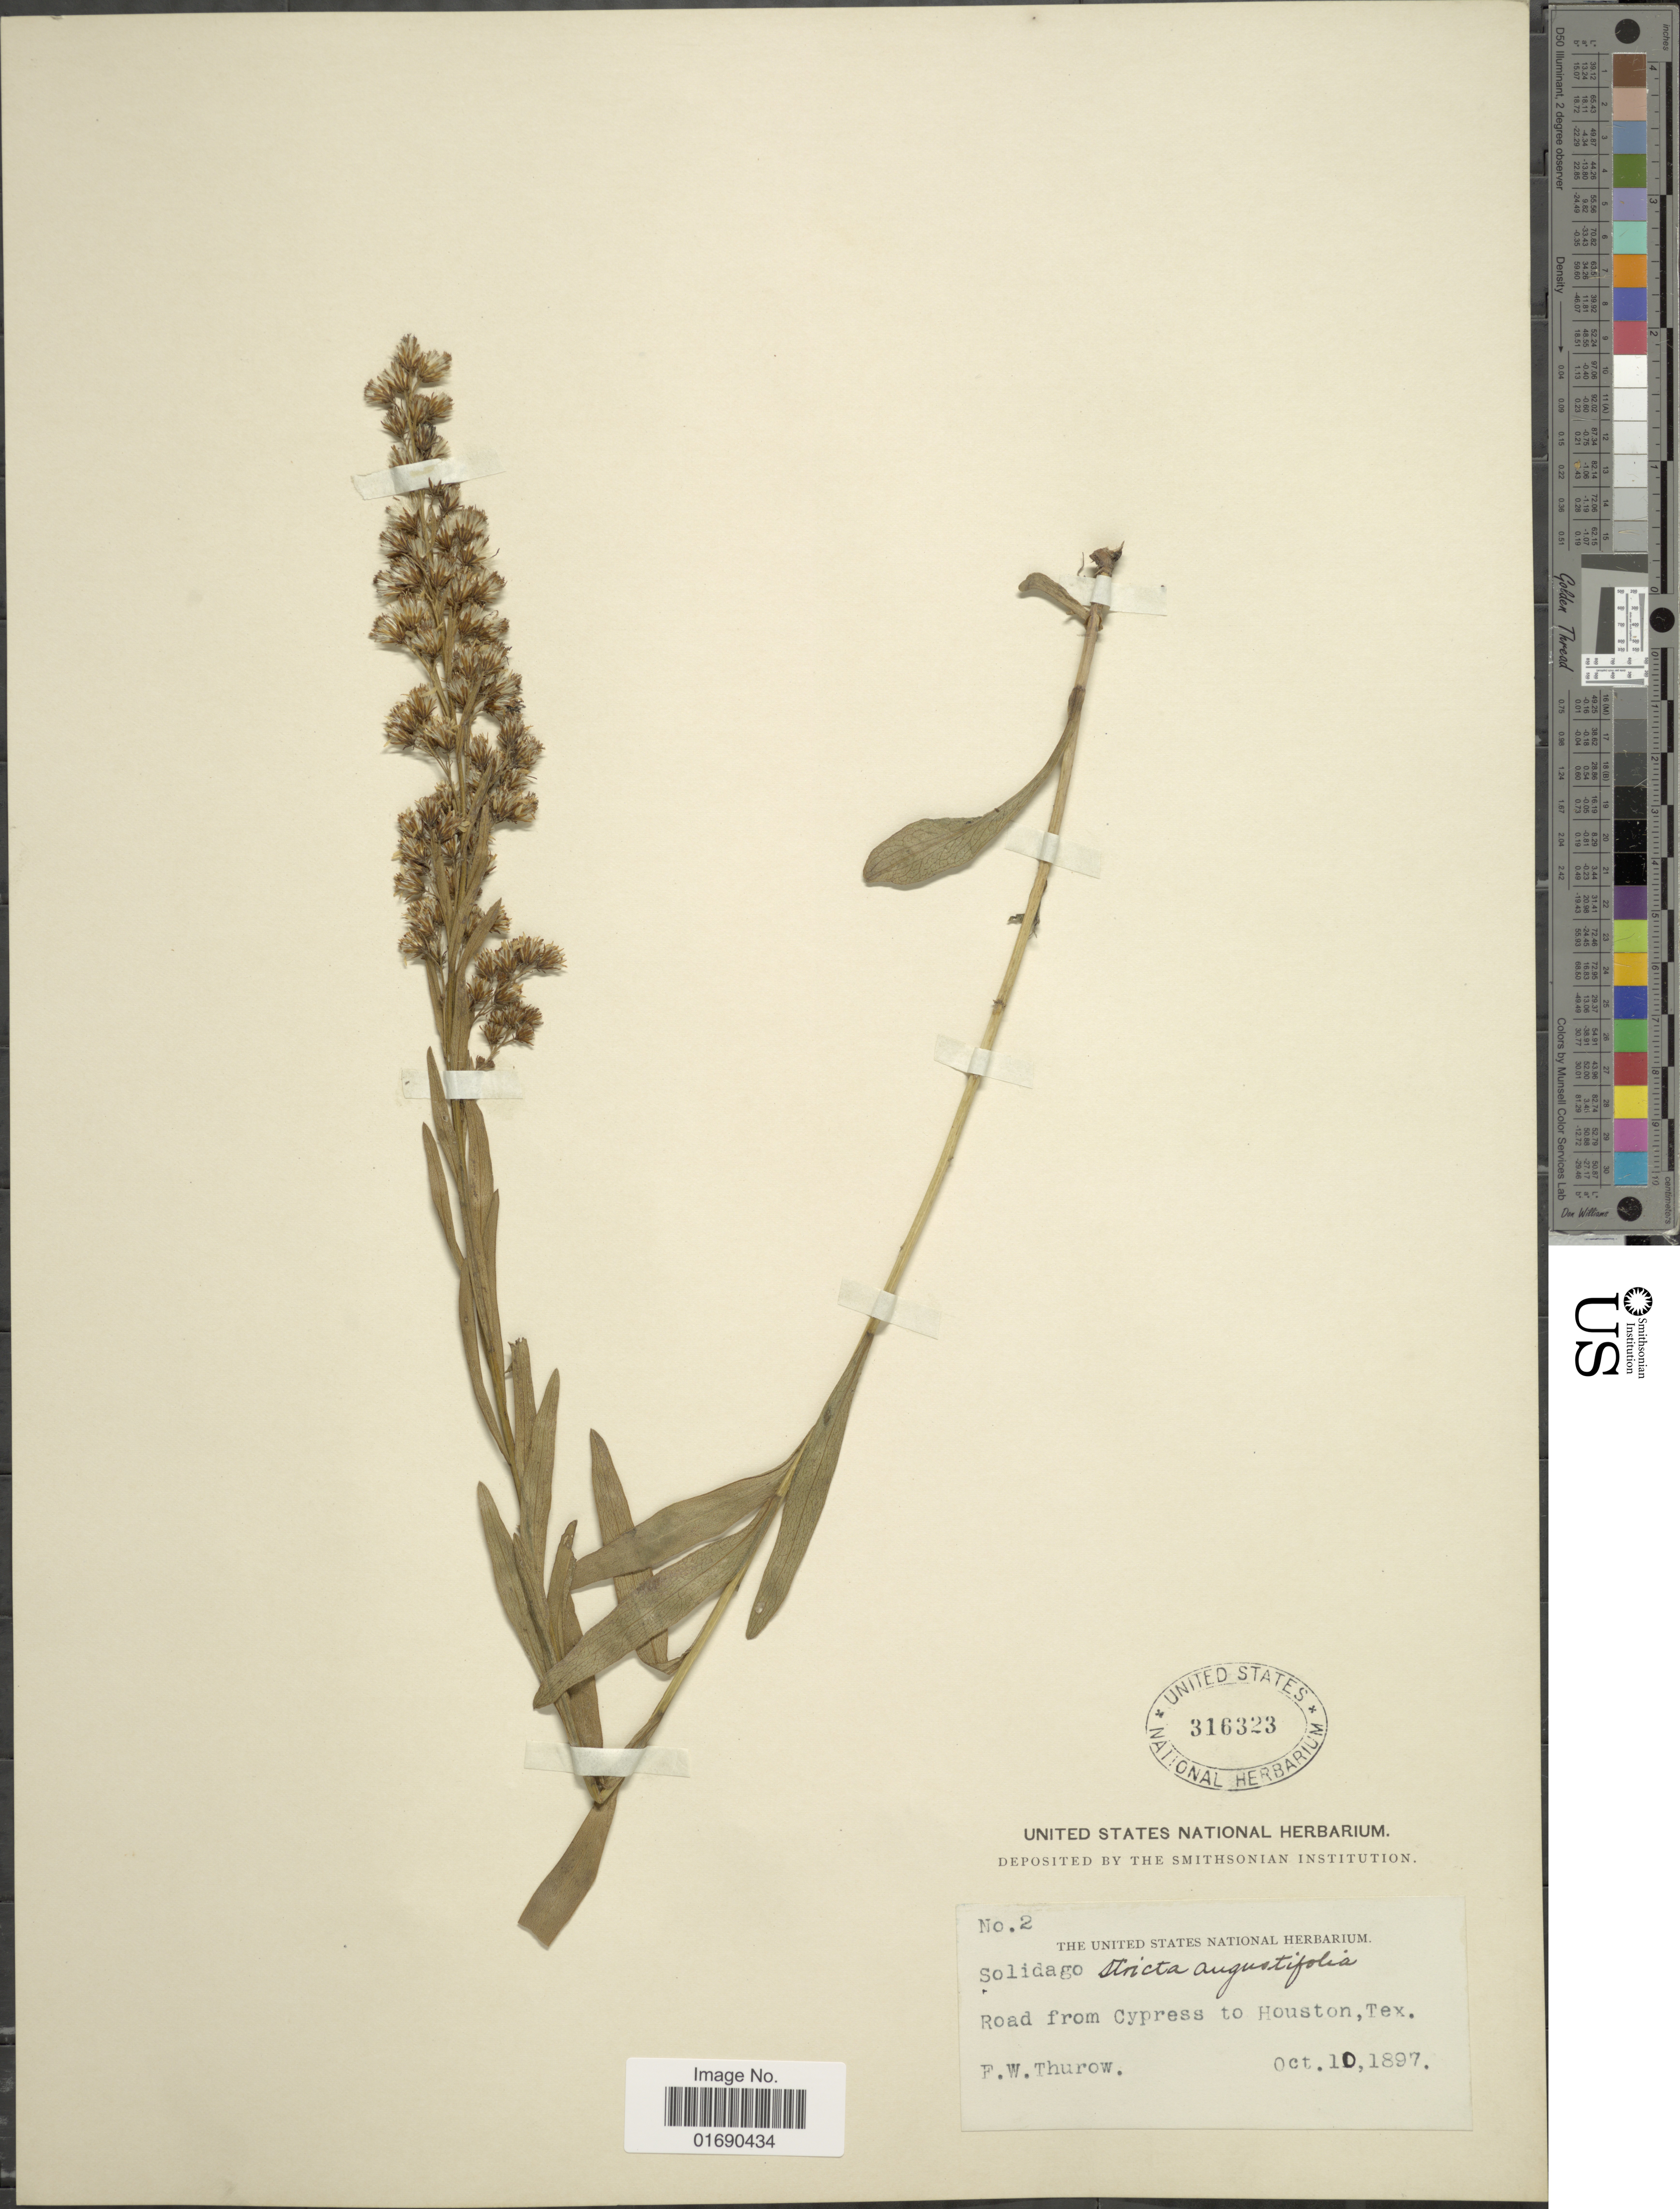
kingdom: Plantae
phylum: Tracheophyta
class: Magnoliopsida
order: Asterales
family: Asteraceae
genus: Solidago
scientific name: Solidago sempervirens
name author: L.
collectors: F. W. Thurow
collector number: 2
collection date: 1897-10-10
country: United States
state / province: Texas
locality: Road from Cypress tto Houston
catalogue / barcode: US 316323